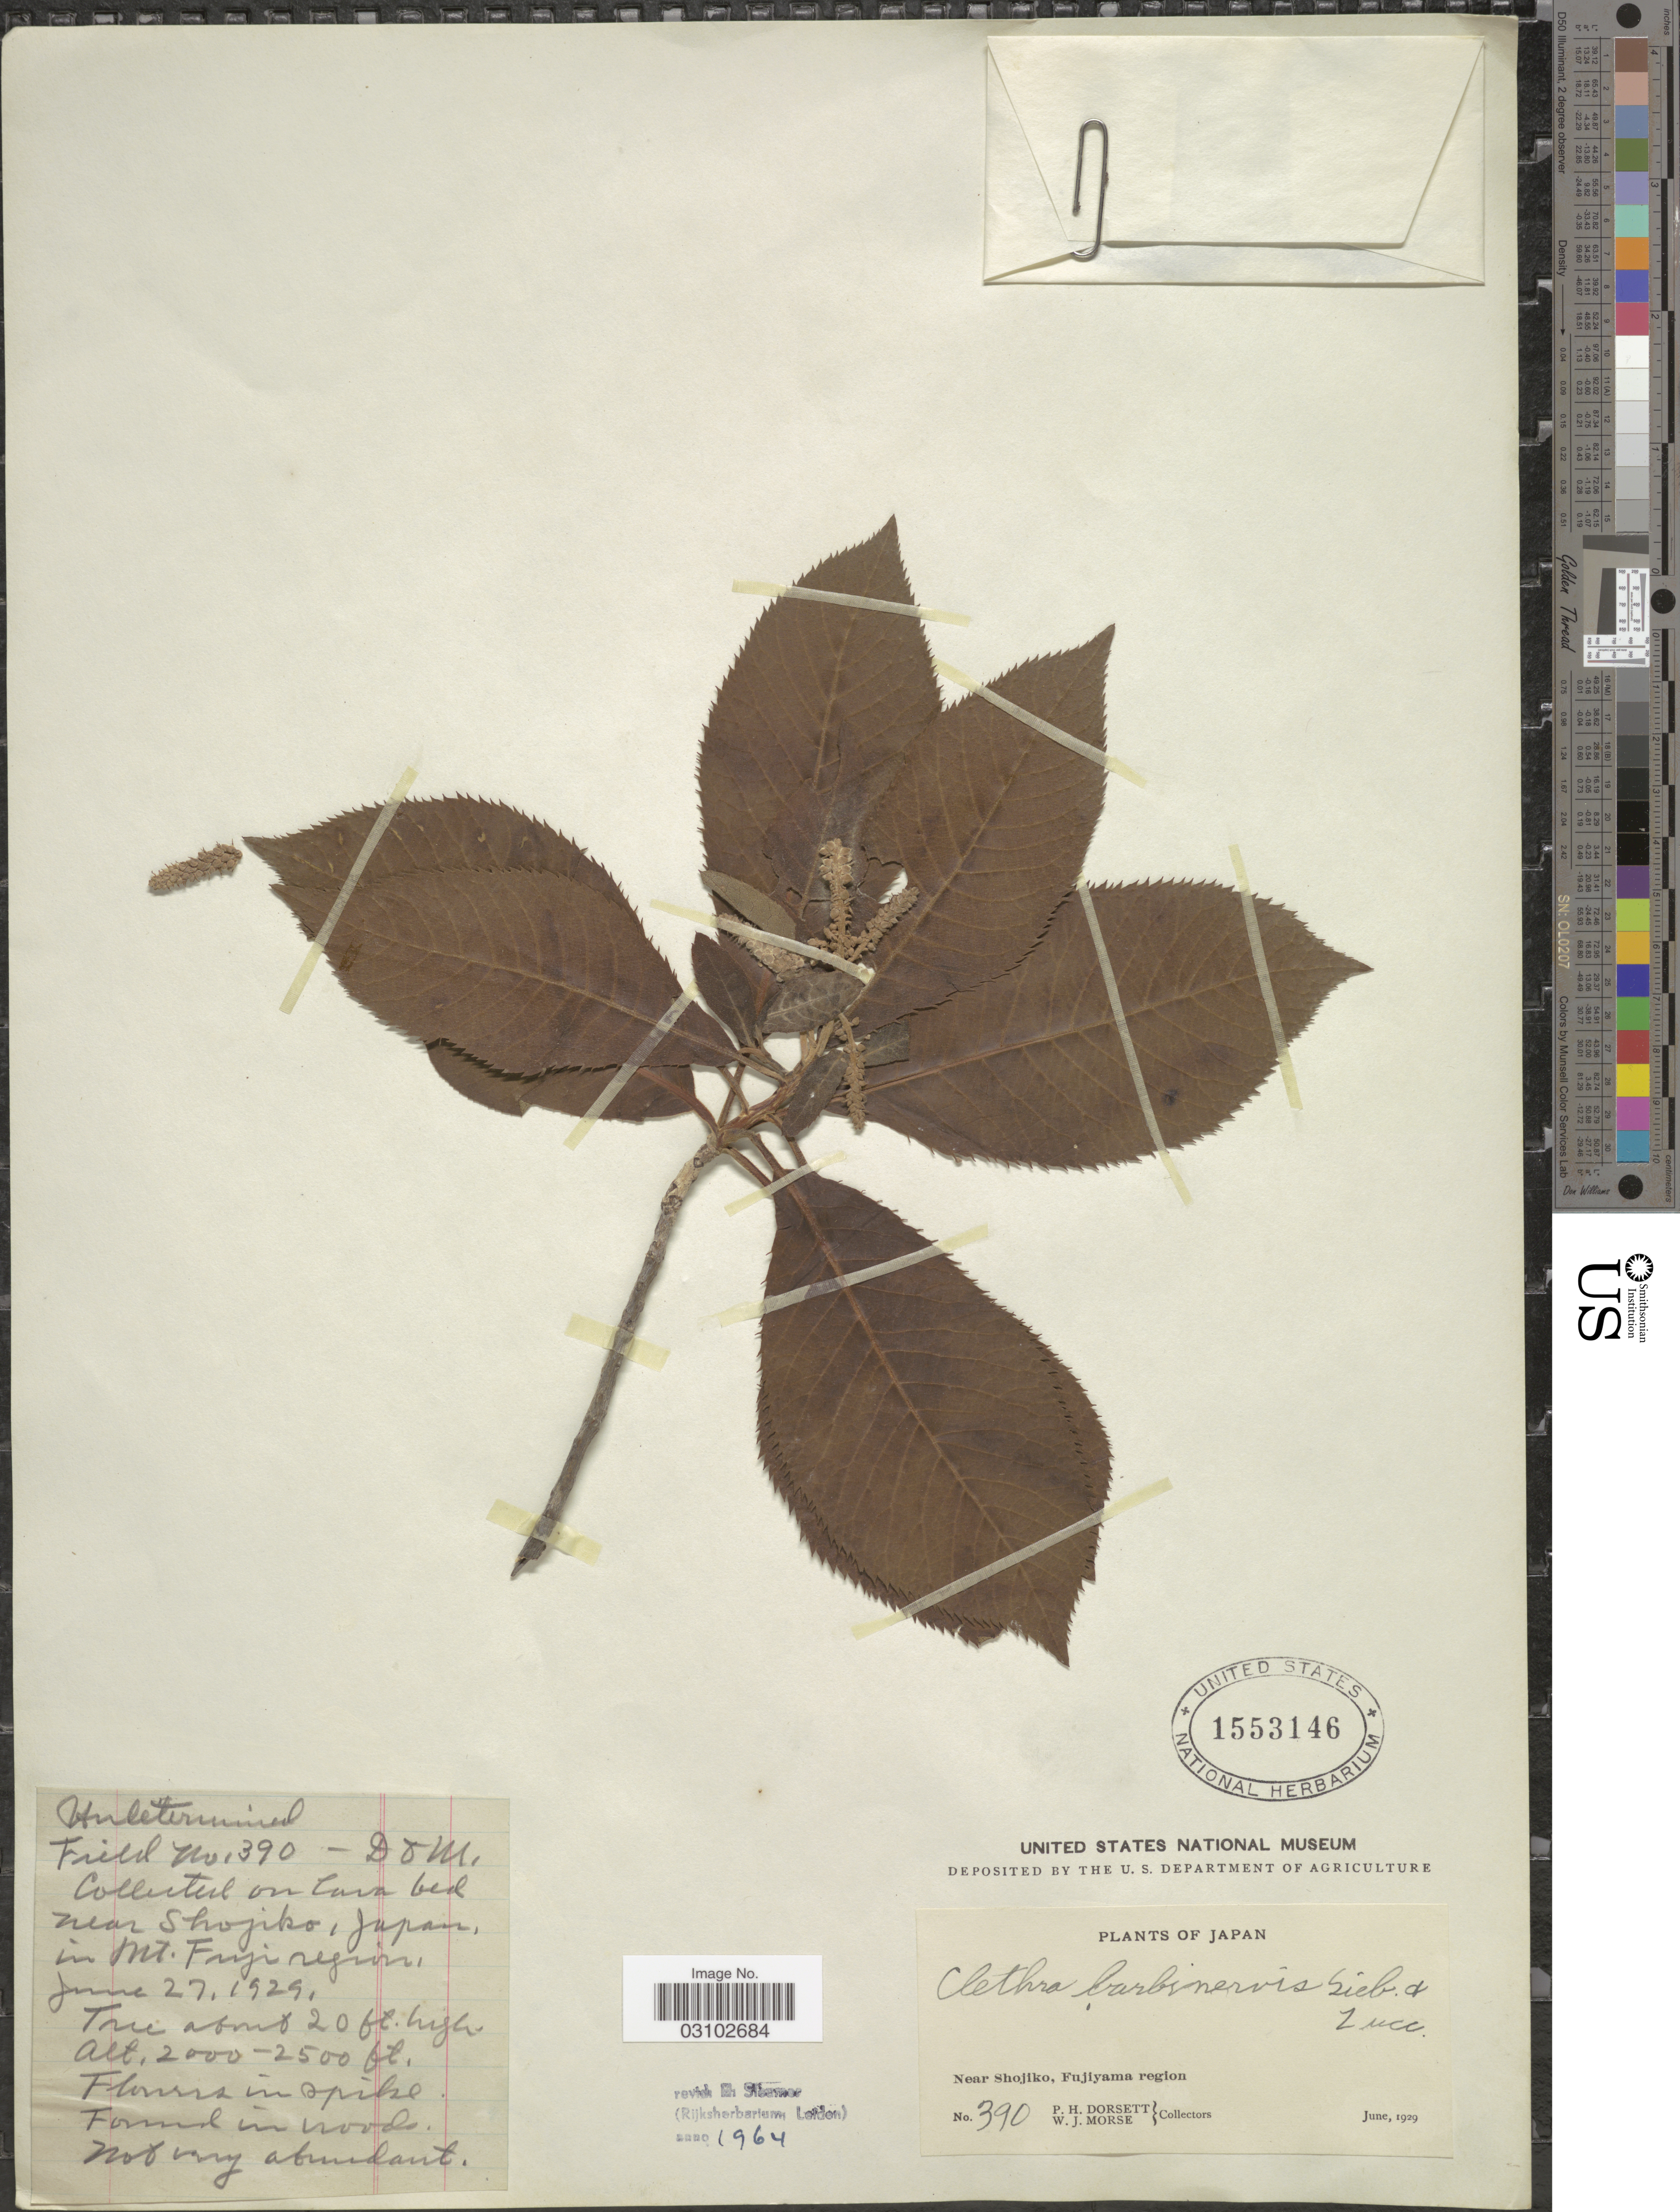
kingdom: Plantae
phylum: Tracheophyta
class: Magnoliopsida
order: Ericales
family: Clethraceae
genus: Clethra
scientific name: Clethra barbinervis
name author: Siebold & Zucc.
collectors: P. H. Dorsett & W. J. Morse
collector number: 390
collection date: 1929-06-27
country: Japan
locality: Near Shojiko, in Mt. Fujiyama region.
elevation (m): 610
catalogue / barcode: US 1553146